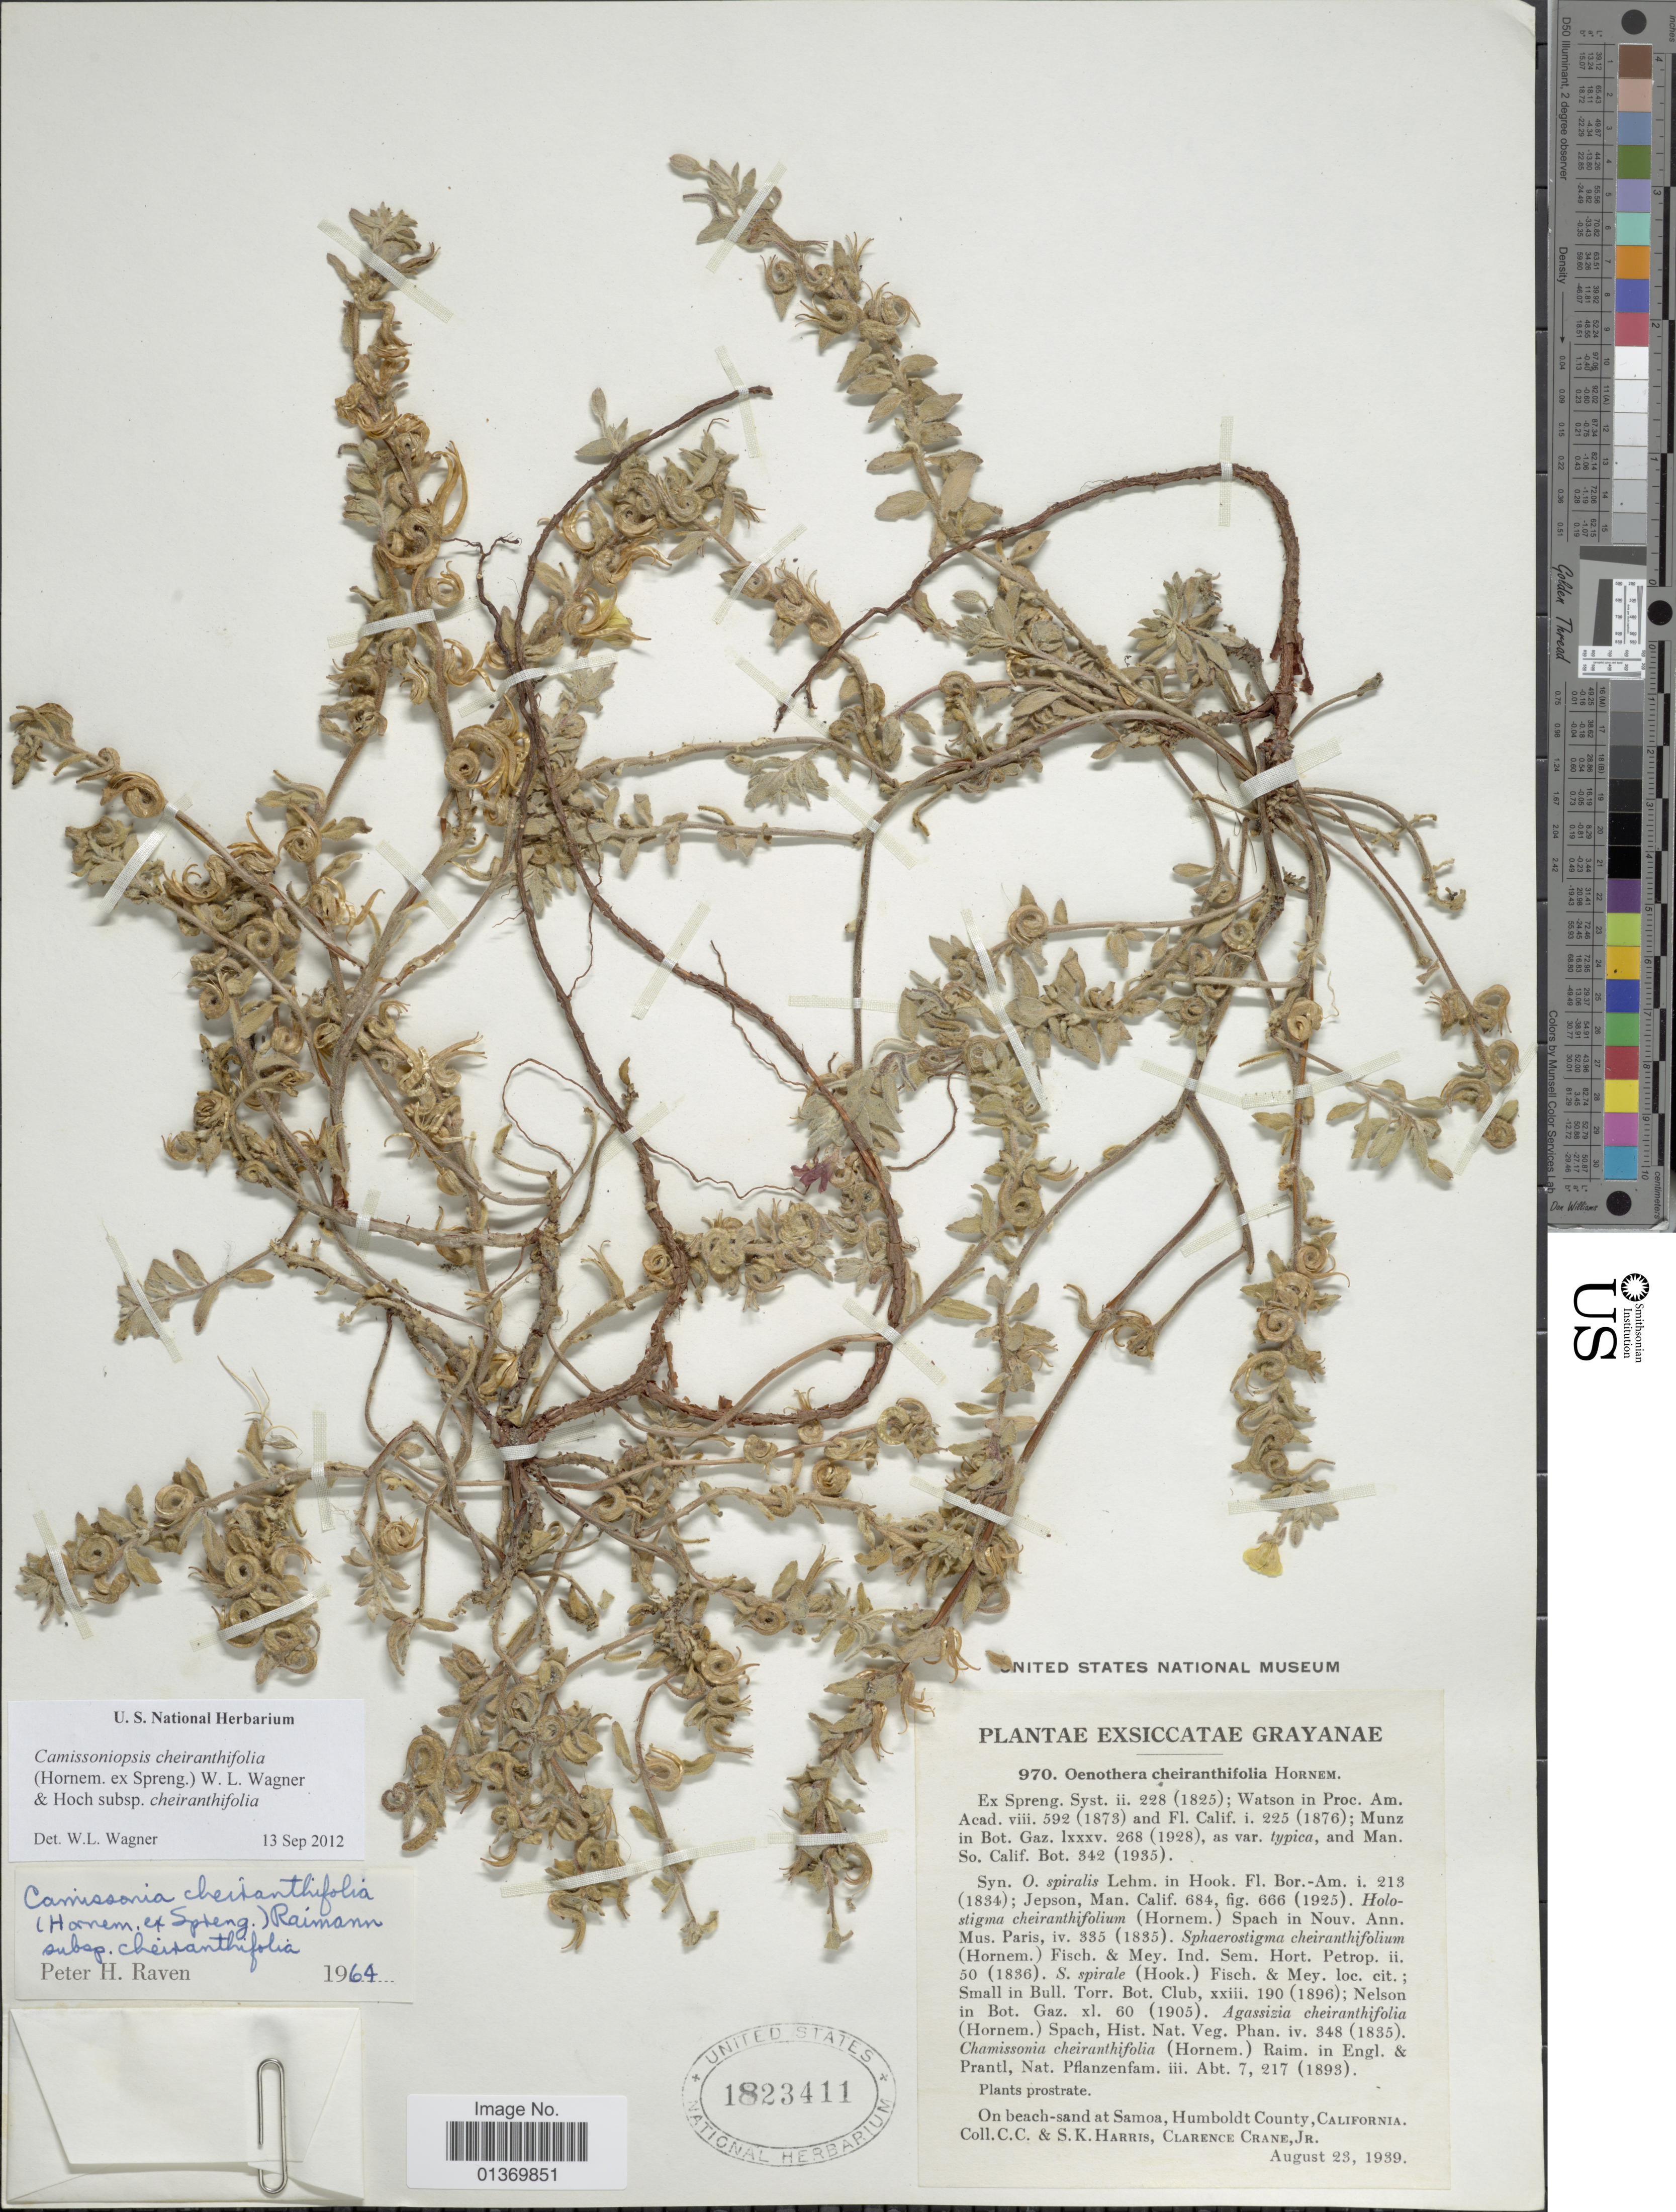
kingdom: Plantae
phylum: Tracheophyta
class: Magnoliopsida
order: Myrtales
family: Onagraceae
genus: Camissoniopsis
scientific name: Camissoniopsis cheiranthifolia subsp. cheiranthifolia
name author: (Hornem. ex Spreng.) W.L. Wagner & Hoch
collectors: C. C. Harris, S. K. Harris & C. Crane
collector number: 970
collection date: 1939-08-23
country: United States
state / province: California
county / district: Humboldt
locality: On beach-sand at Samoa, Humboldt County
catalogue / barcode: US 1823411